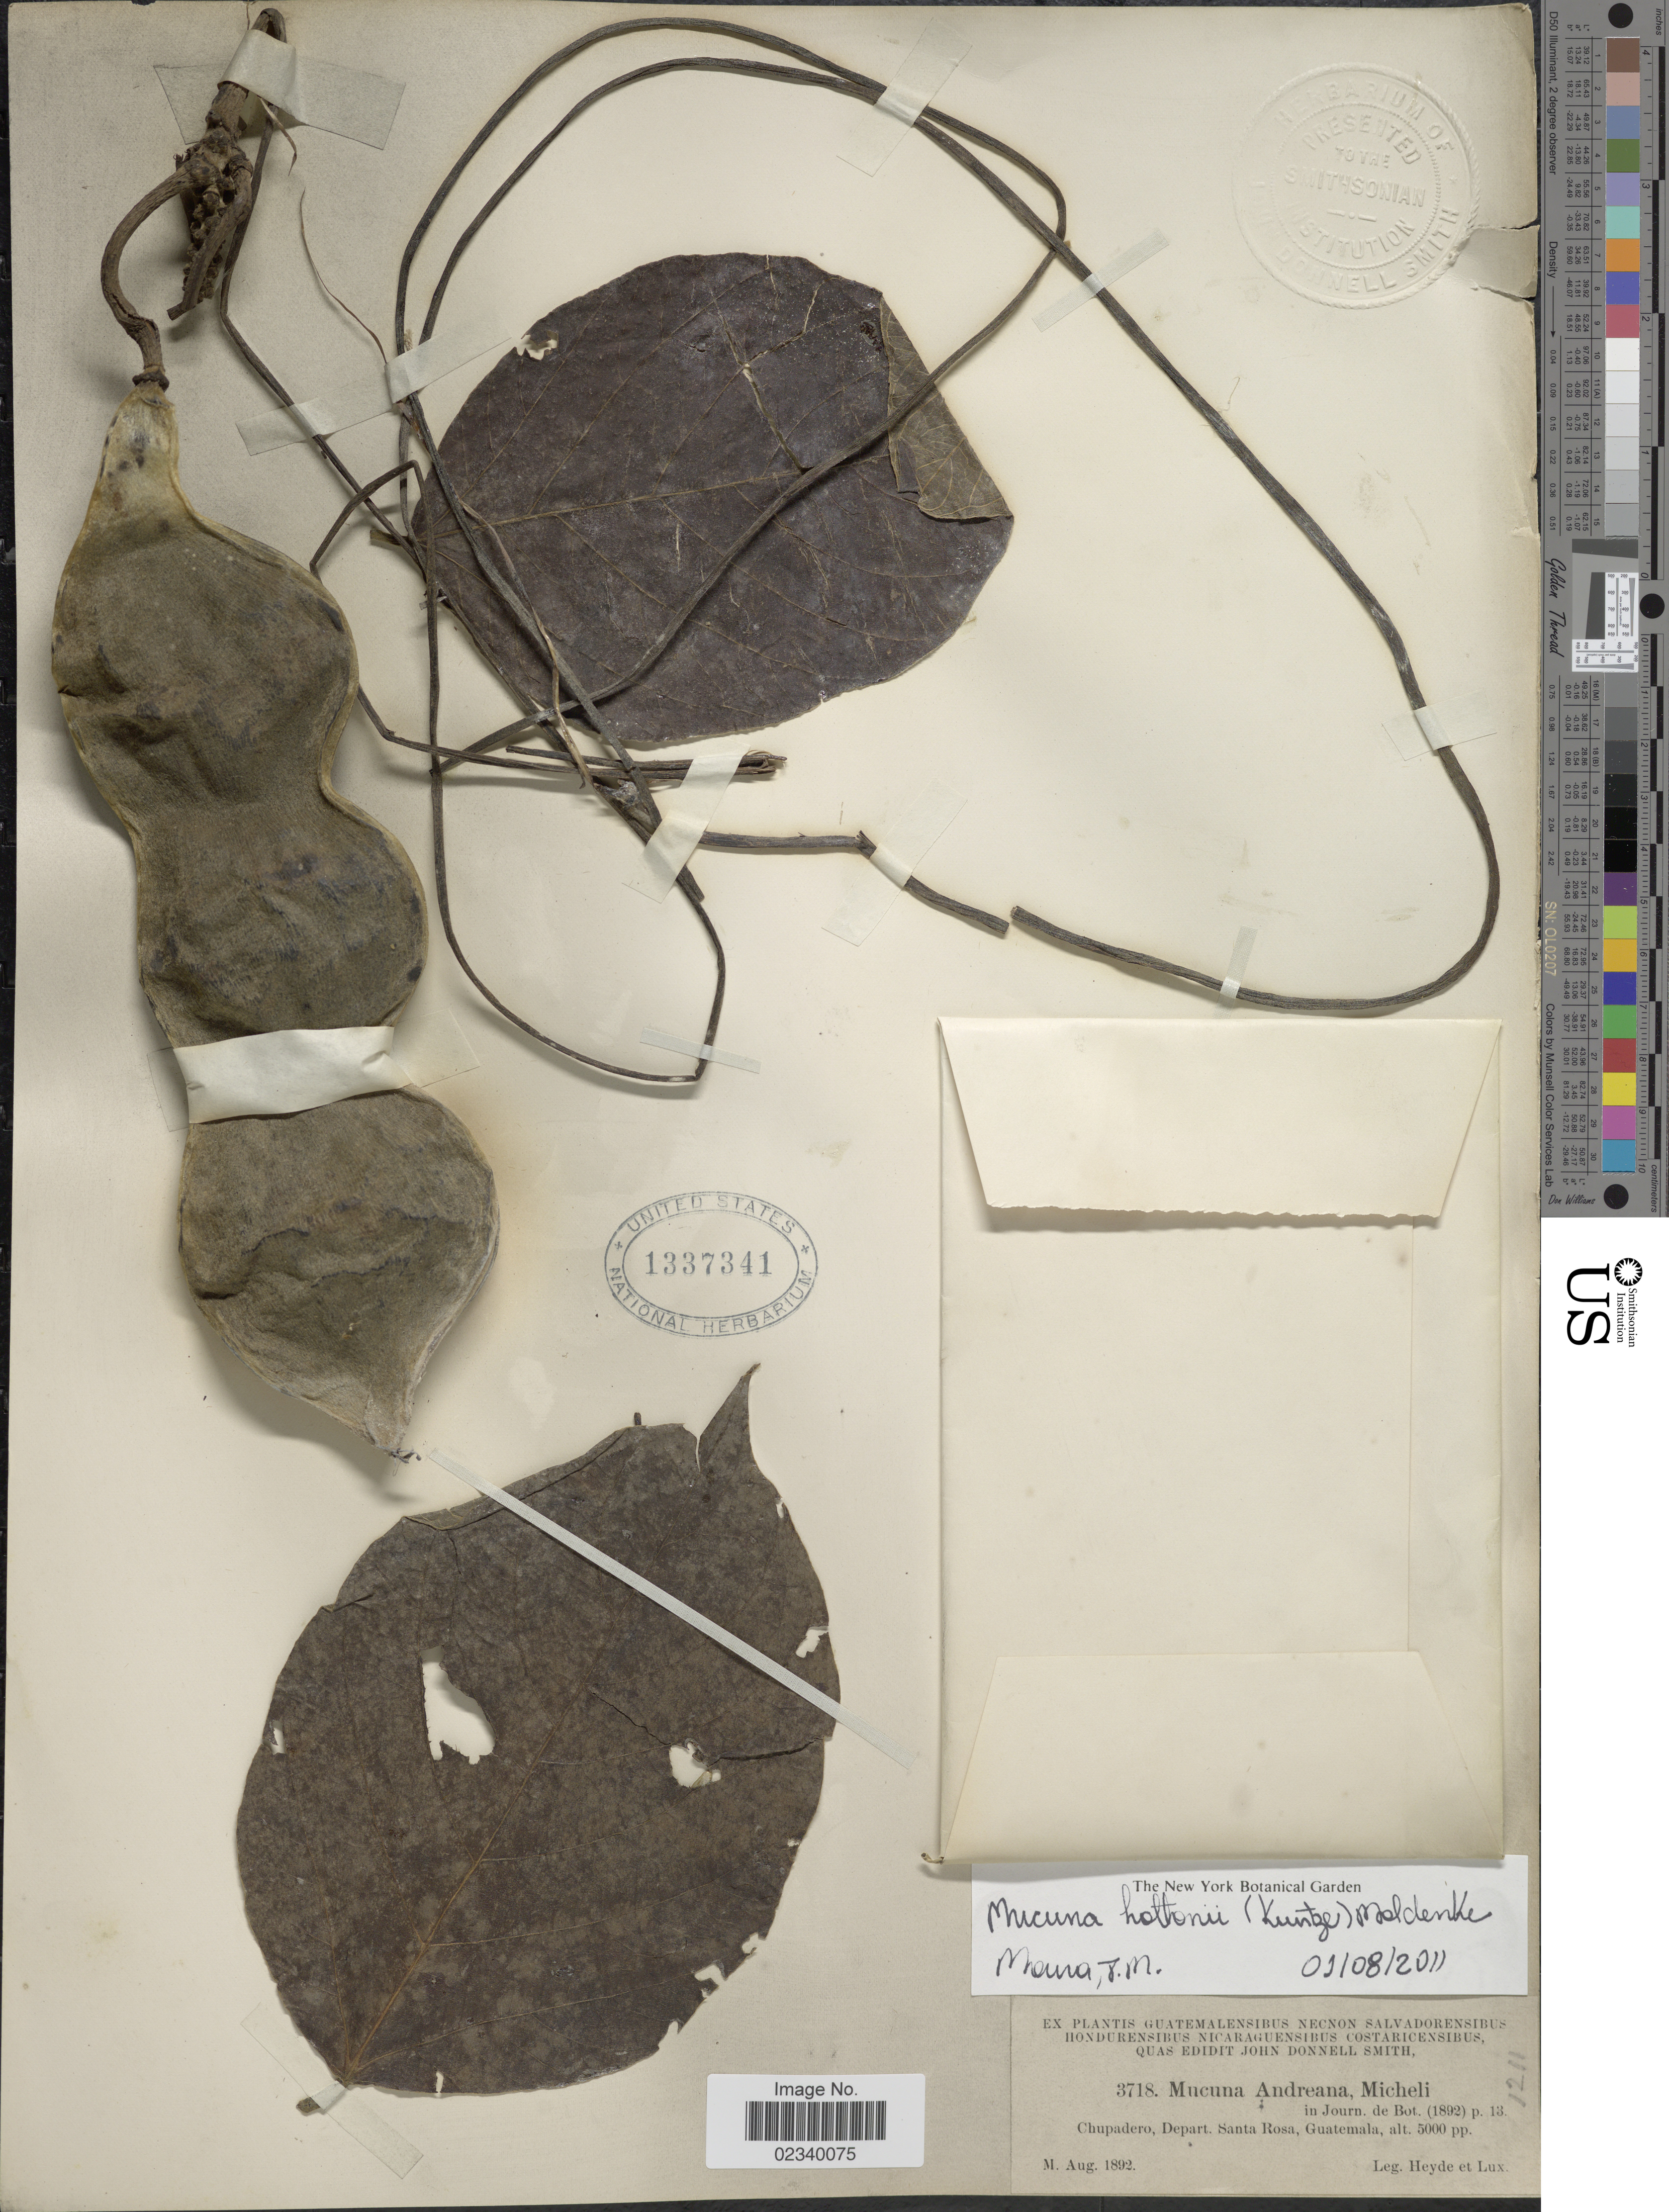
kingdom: Plantae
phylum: Tracheophyta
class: Magnoliopsida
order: Fabales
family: Fabaceae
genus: Mucuna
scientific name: Mucuna holtonii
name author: (Kuntze) Moldenke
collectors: Heyde & Lux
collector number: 3718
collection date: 1892-08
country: Guatemala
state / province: Santa Rosa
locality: Chupadero, Depart. Santa Rosa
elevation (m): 1524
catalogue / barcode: US 1337341